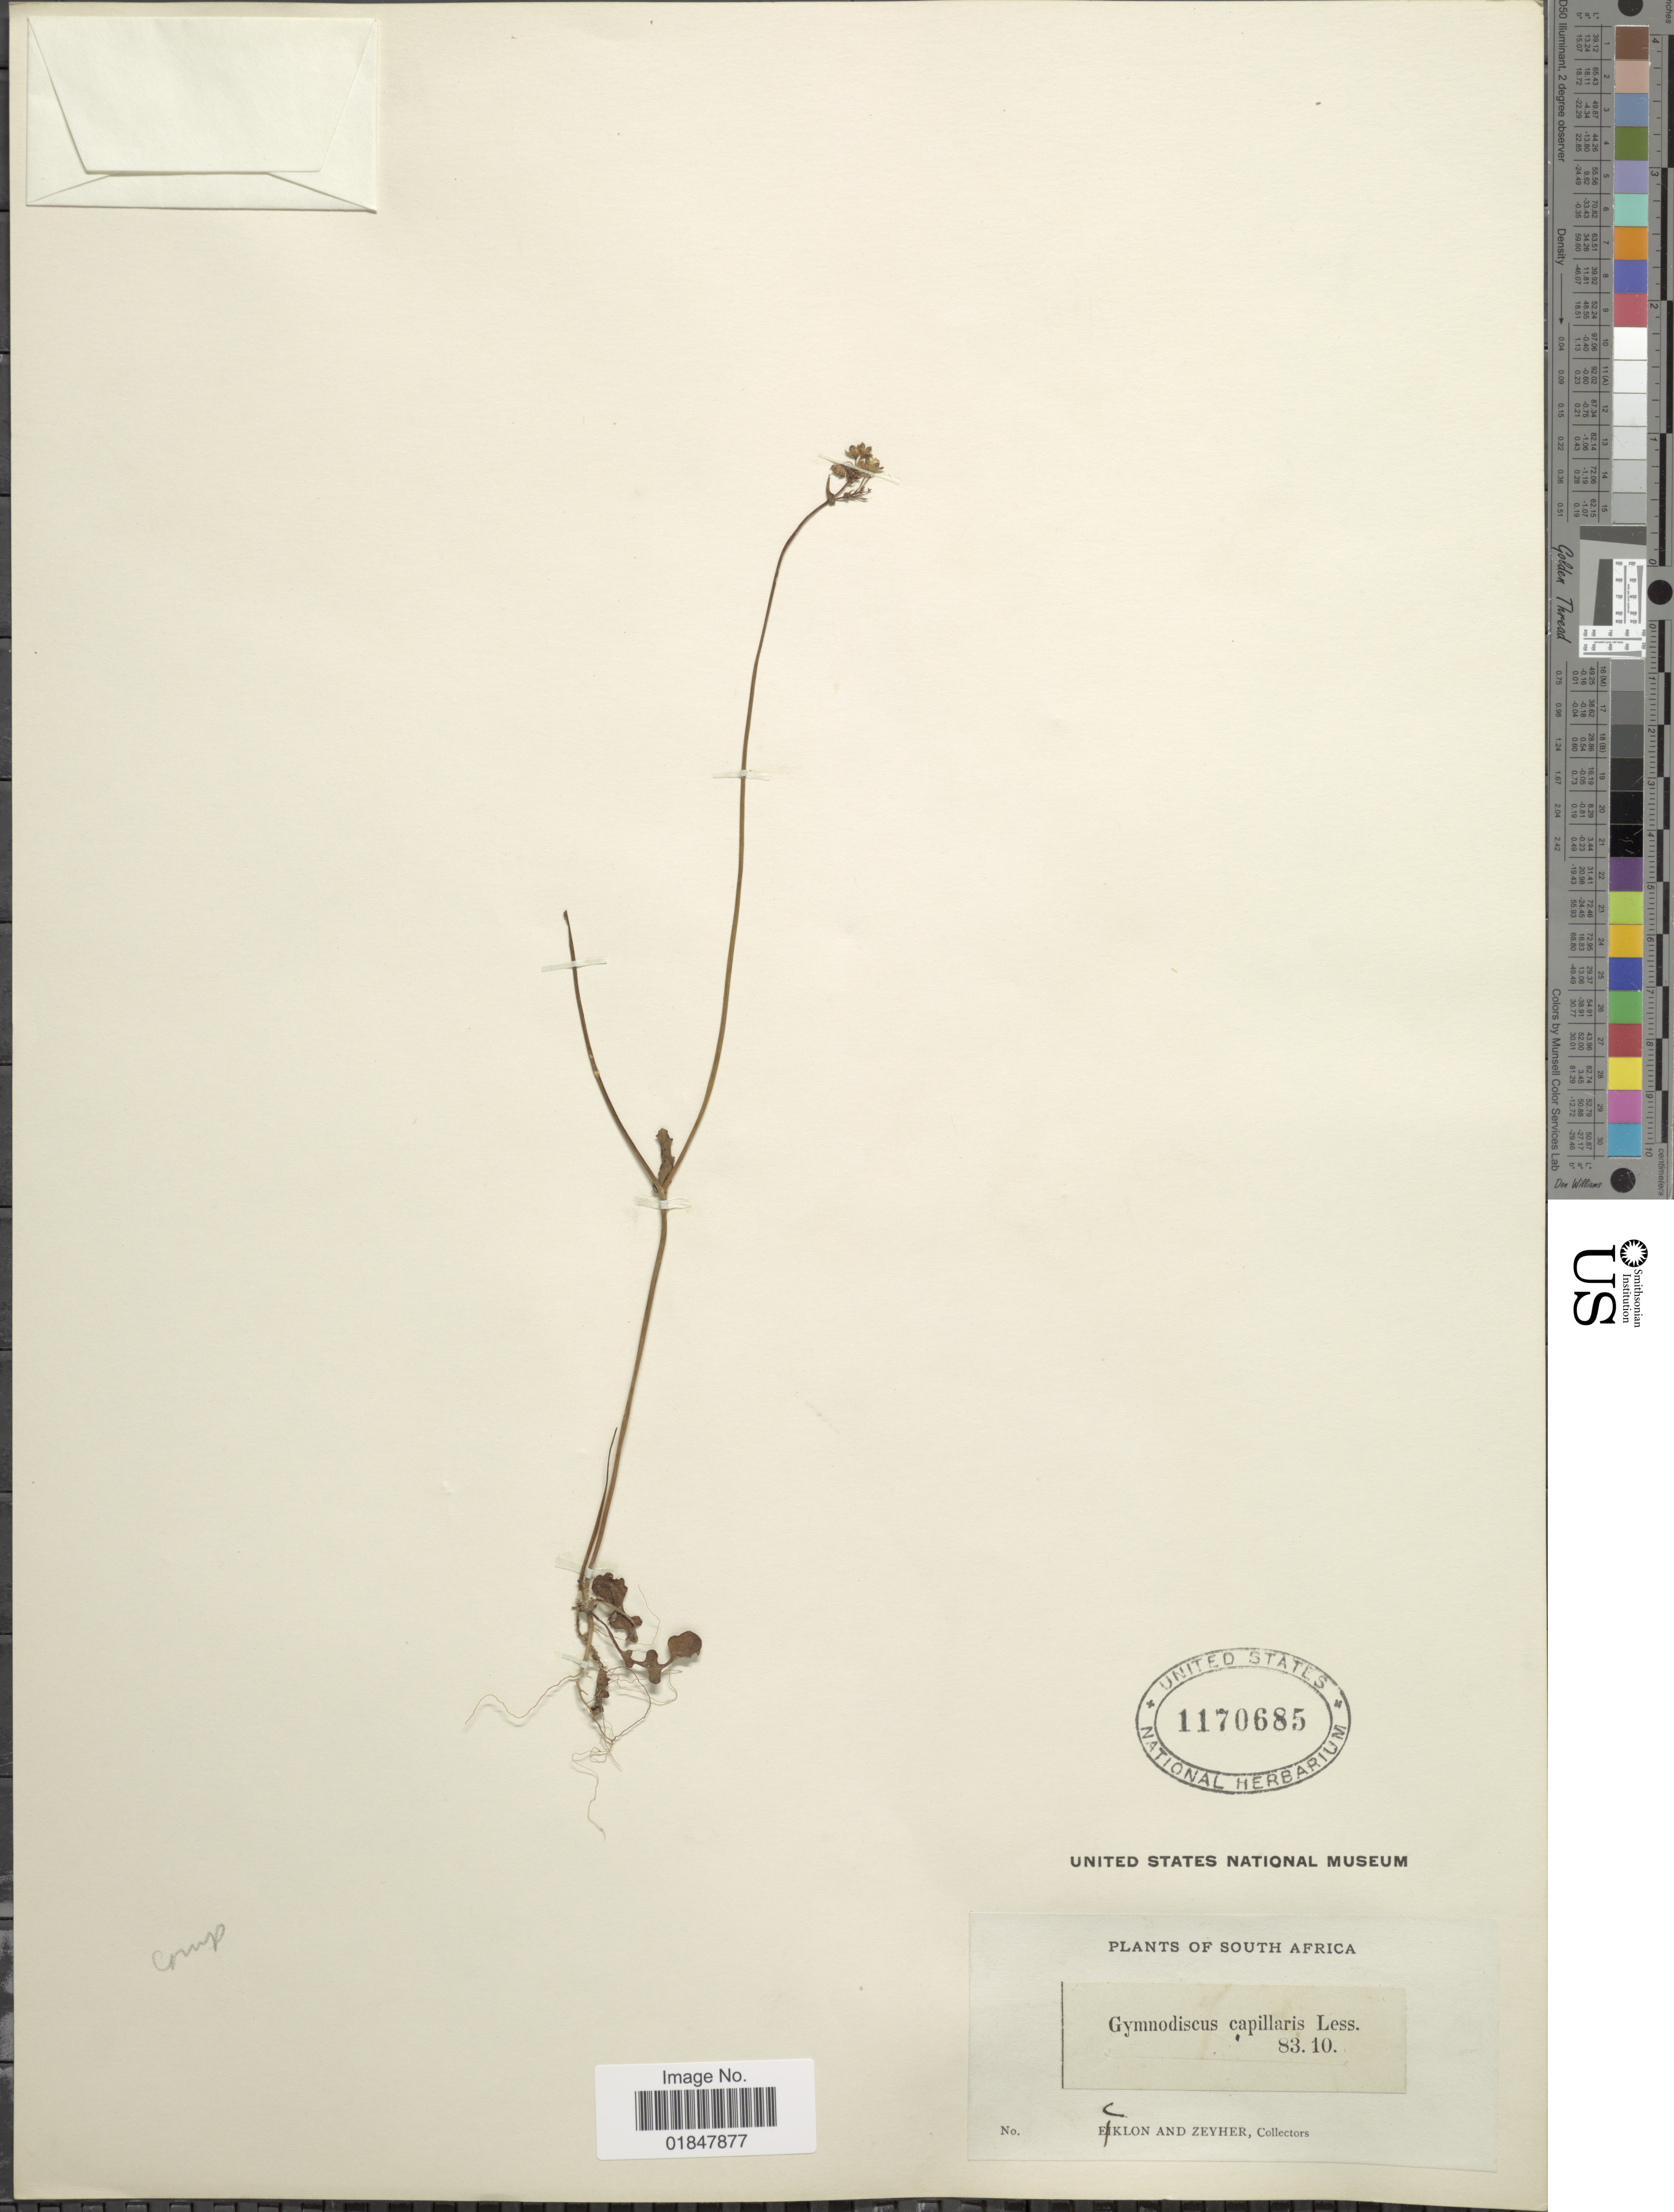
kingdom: Plantae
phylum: Tracheophyta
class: Magnoliopsida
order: Asterales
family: Asteraceae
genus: Gymnodiscus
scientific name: Gymnodiscus capillaris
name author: (L. f.) DC.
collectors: -. Ecklon & -. Zeyher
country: South Africa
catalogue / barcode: US 1170685